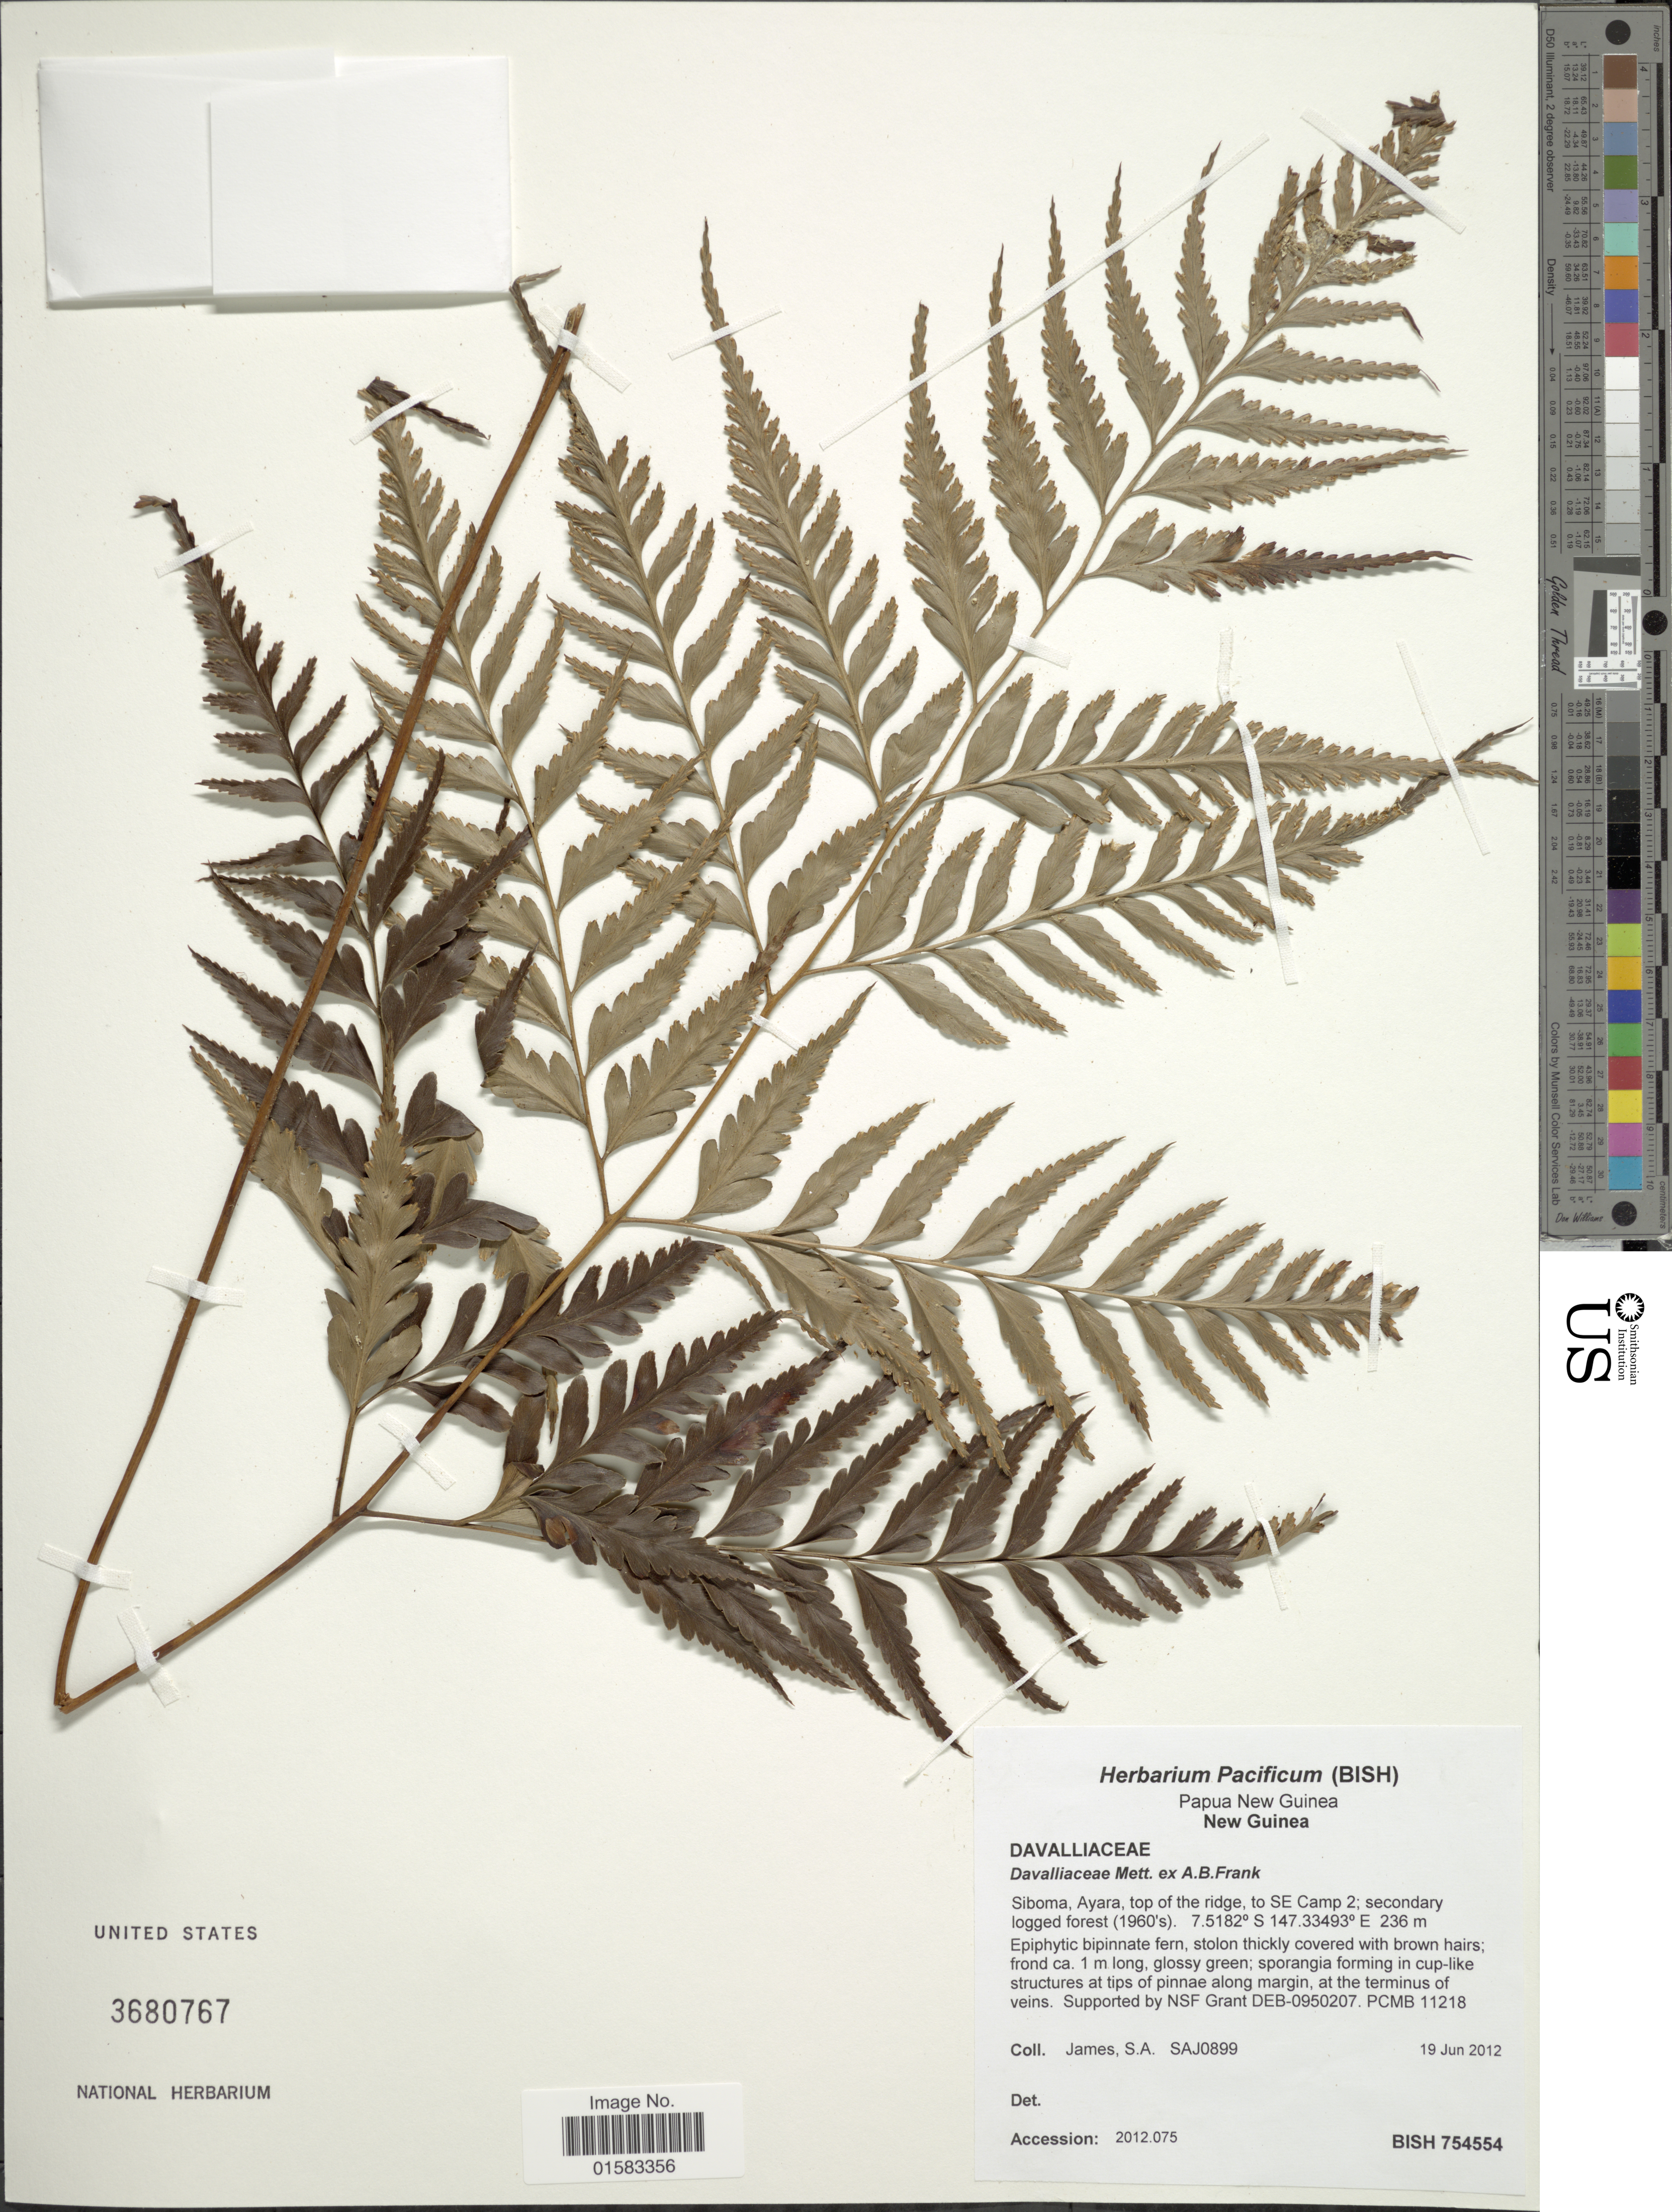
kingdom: Plantae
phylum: Tracheophyta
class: Polypodiopsida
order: Polypodiales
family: Davalliaceae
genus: Davallia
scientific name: Davallia solida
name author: (G. Forst.) Sw.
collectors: S. James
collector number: SAJ0899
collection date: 2012-06-19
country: Papua New Guinea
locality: New Guinea, Siboma, Ayara, top of the ridge, to SE camp 2;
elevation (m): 236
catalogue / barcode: US 3680767